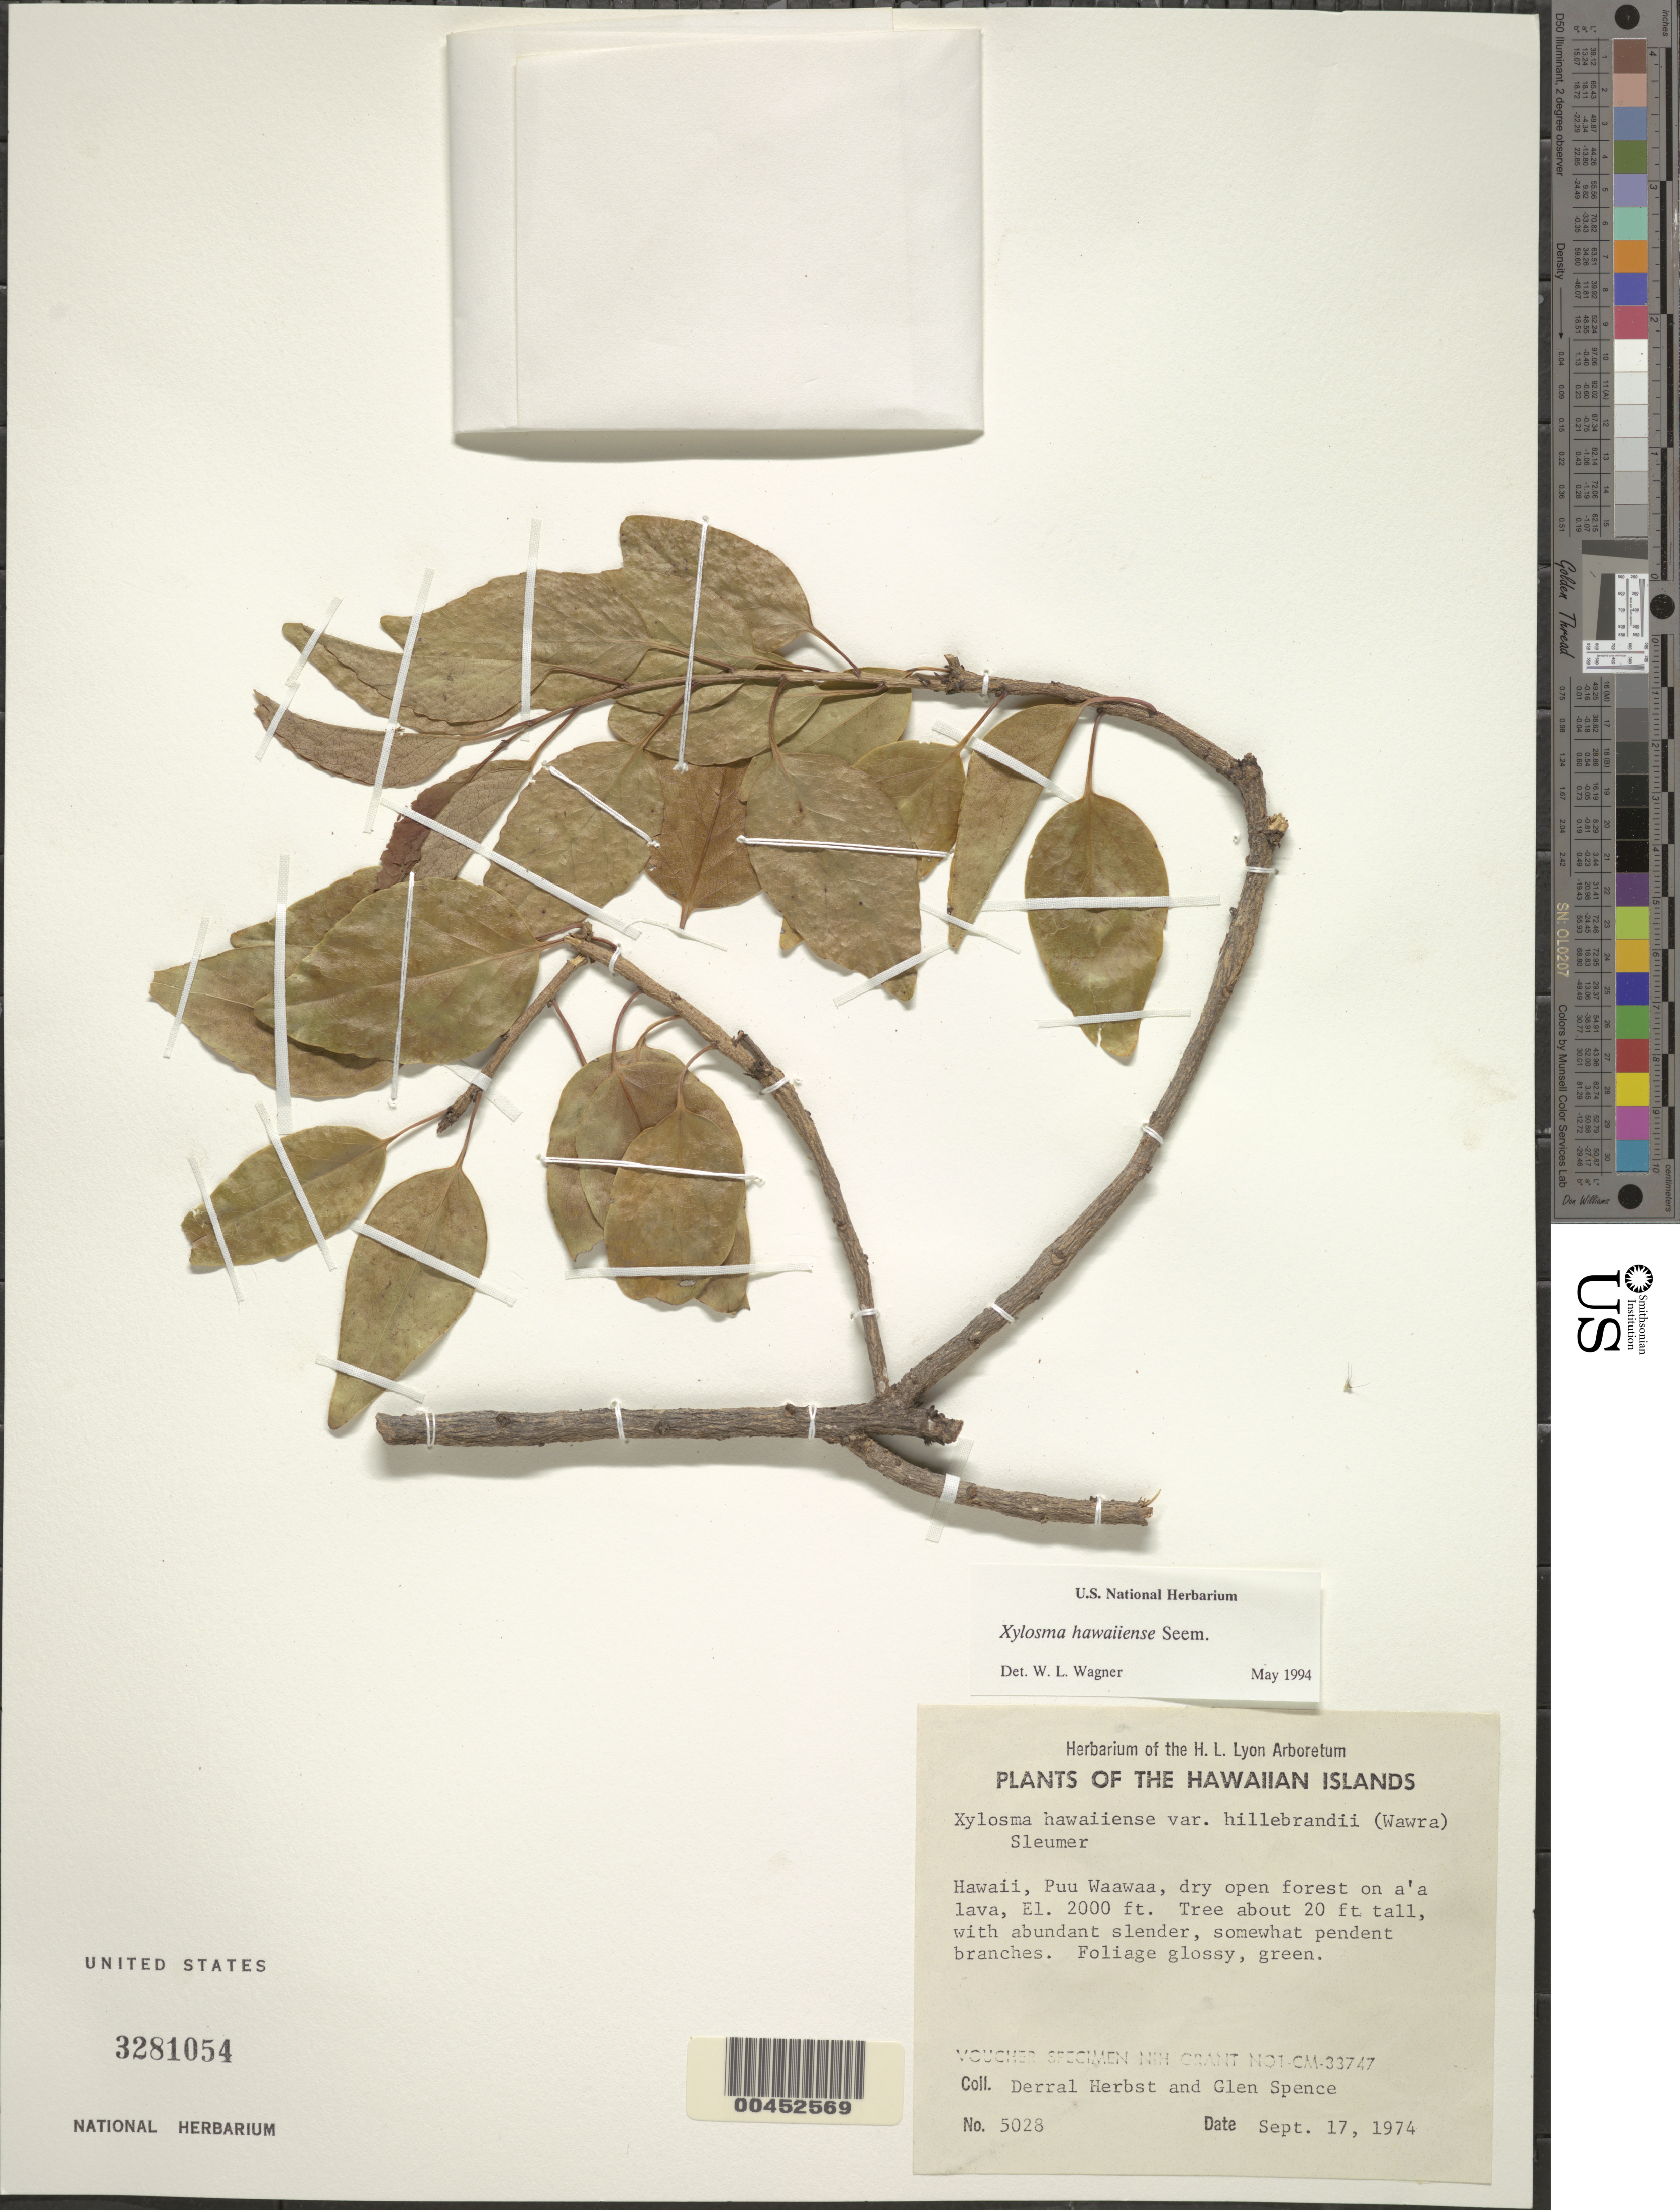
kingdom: Plantae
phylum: Tracheophyta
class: Magnoliopsida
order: Malpighiales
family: Salicaceae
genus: Xylosma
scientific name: Xylosma hawaiensis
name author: Seem.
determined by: Wagner, W. L., (BOT), Smithsonian Institution - National Museum of Natural History (UNITED STATES)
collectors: D. R. Herbst & G. Spence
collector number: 5028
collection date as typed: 17 Sep 1974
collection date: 1974-09-17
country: United States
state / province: Hawaii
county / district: Hawaii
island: Hawaii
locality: Puu Waawaa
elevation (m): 610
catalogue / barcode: US 3281054